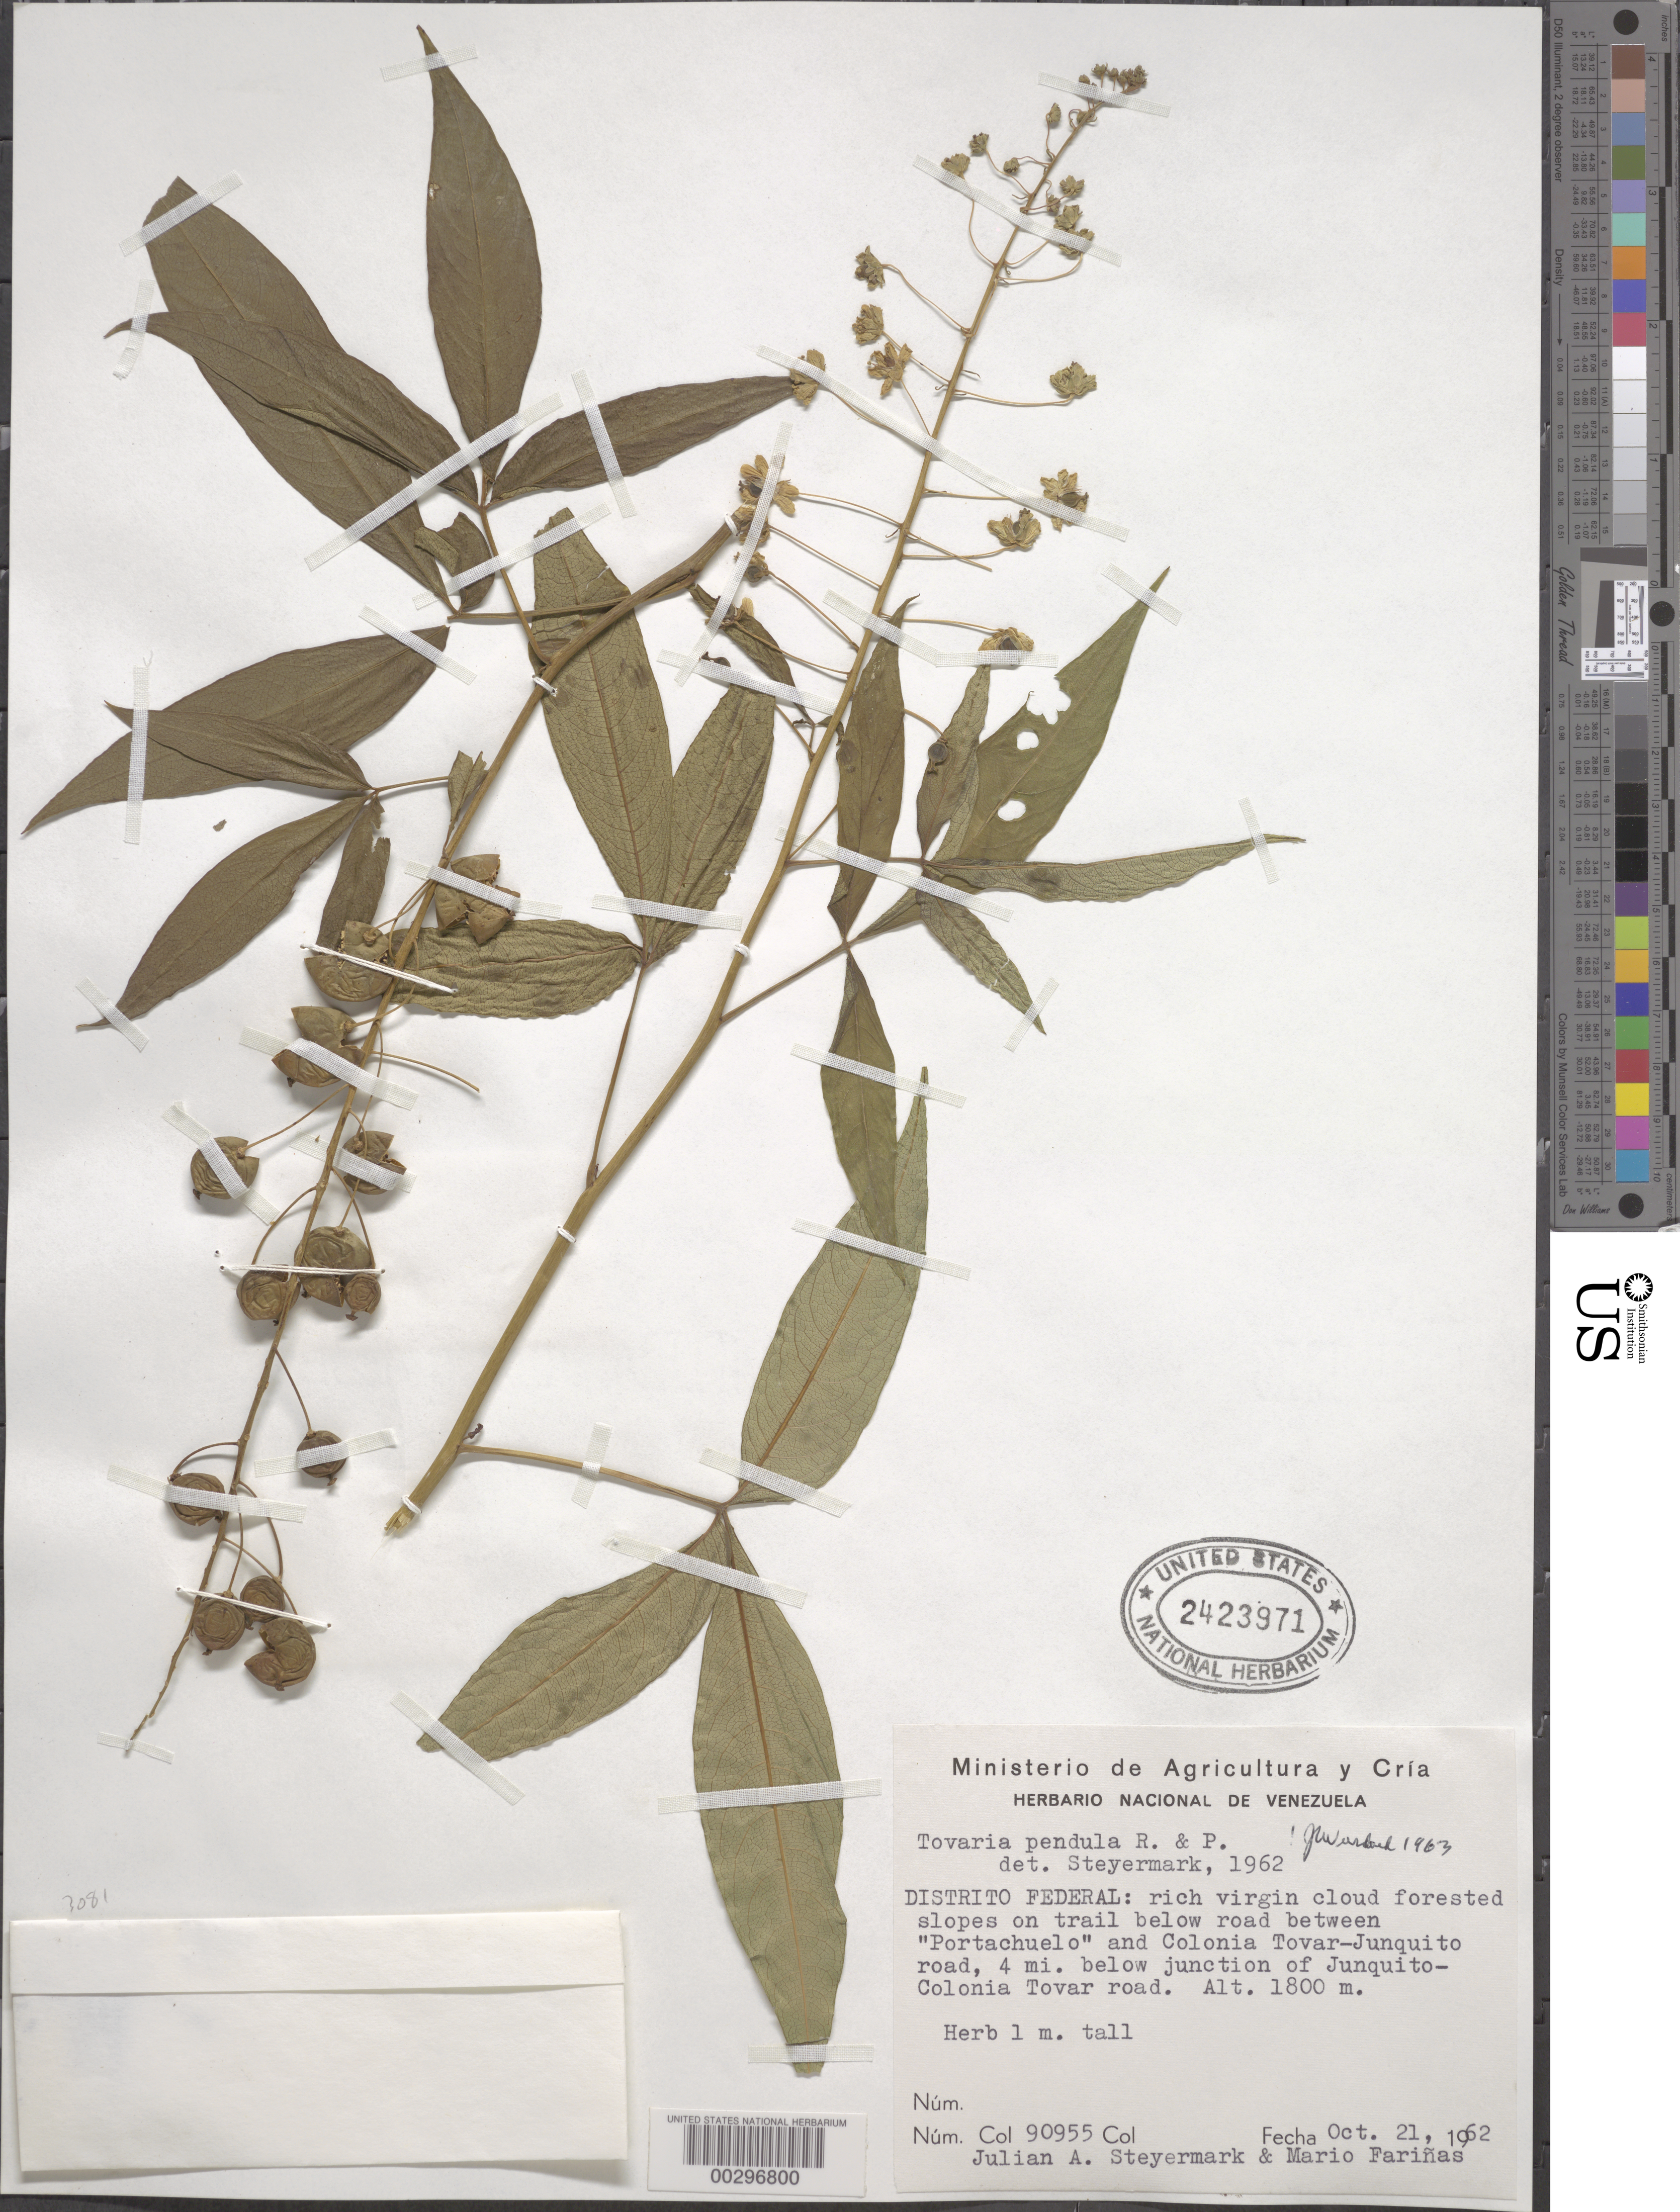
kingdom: Plantae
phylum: Tracheophyta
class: Magnoliopsida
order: Brassicales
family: Tovariaceae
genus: Tovaria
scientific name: Tovaria pendula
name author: Ruiz & Pav.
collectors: J. Steyermark & M. Fariñas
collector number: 90955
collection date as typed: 21 Oct 1962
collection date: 1962-10-21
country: Venezuela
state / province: Distrito Federal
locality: Between 'portchuelo' and colonia tovar - junquito rd., below junction of junquito - colonia tovar rd.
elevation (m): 1800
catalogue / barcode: US 2423971